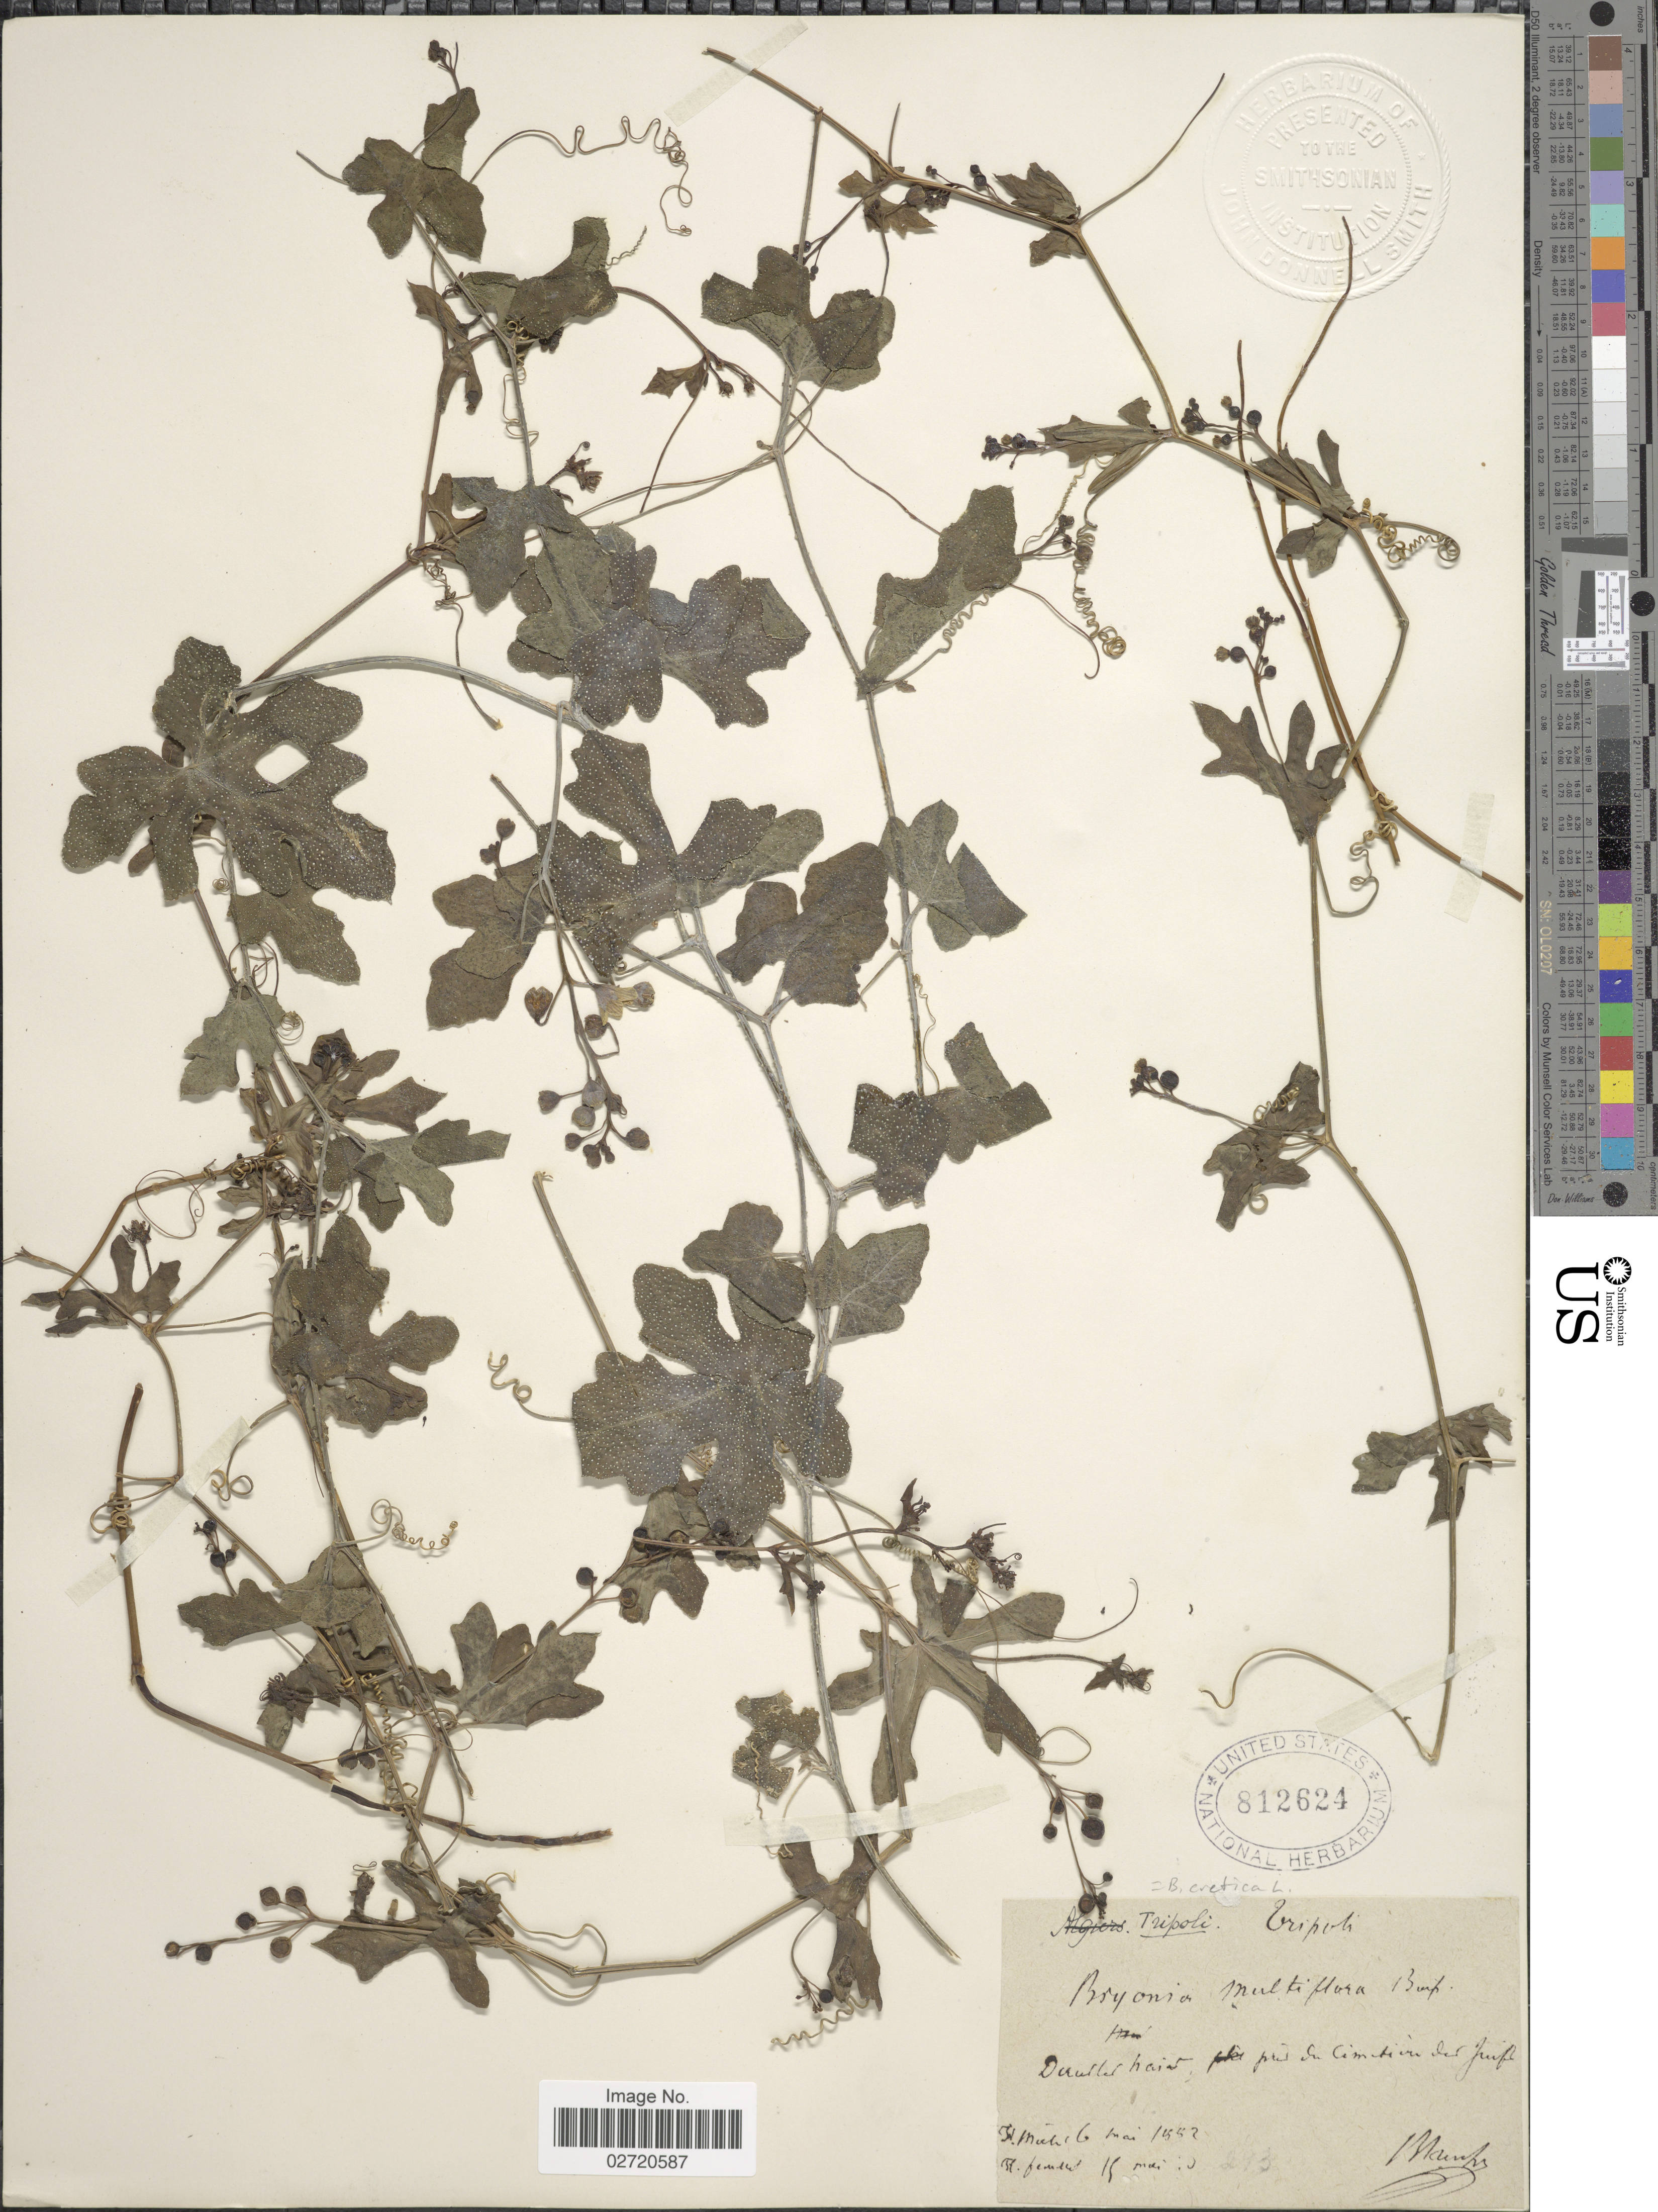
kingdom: Plantae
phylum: Tracheophyta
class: Magnoliopsida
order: Cucurbitales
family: Cucurbitaceae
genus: Bryonia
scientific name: Bryonia cretica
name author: L.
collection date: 1882-05-06/1890-05-19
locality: Duurler hair, pres du Cimitieri d eJuift [interpreted]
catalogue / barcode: US 812624